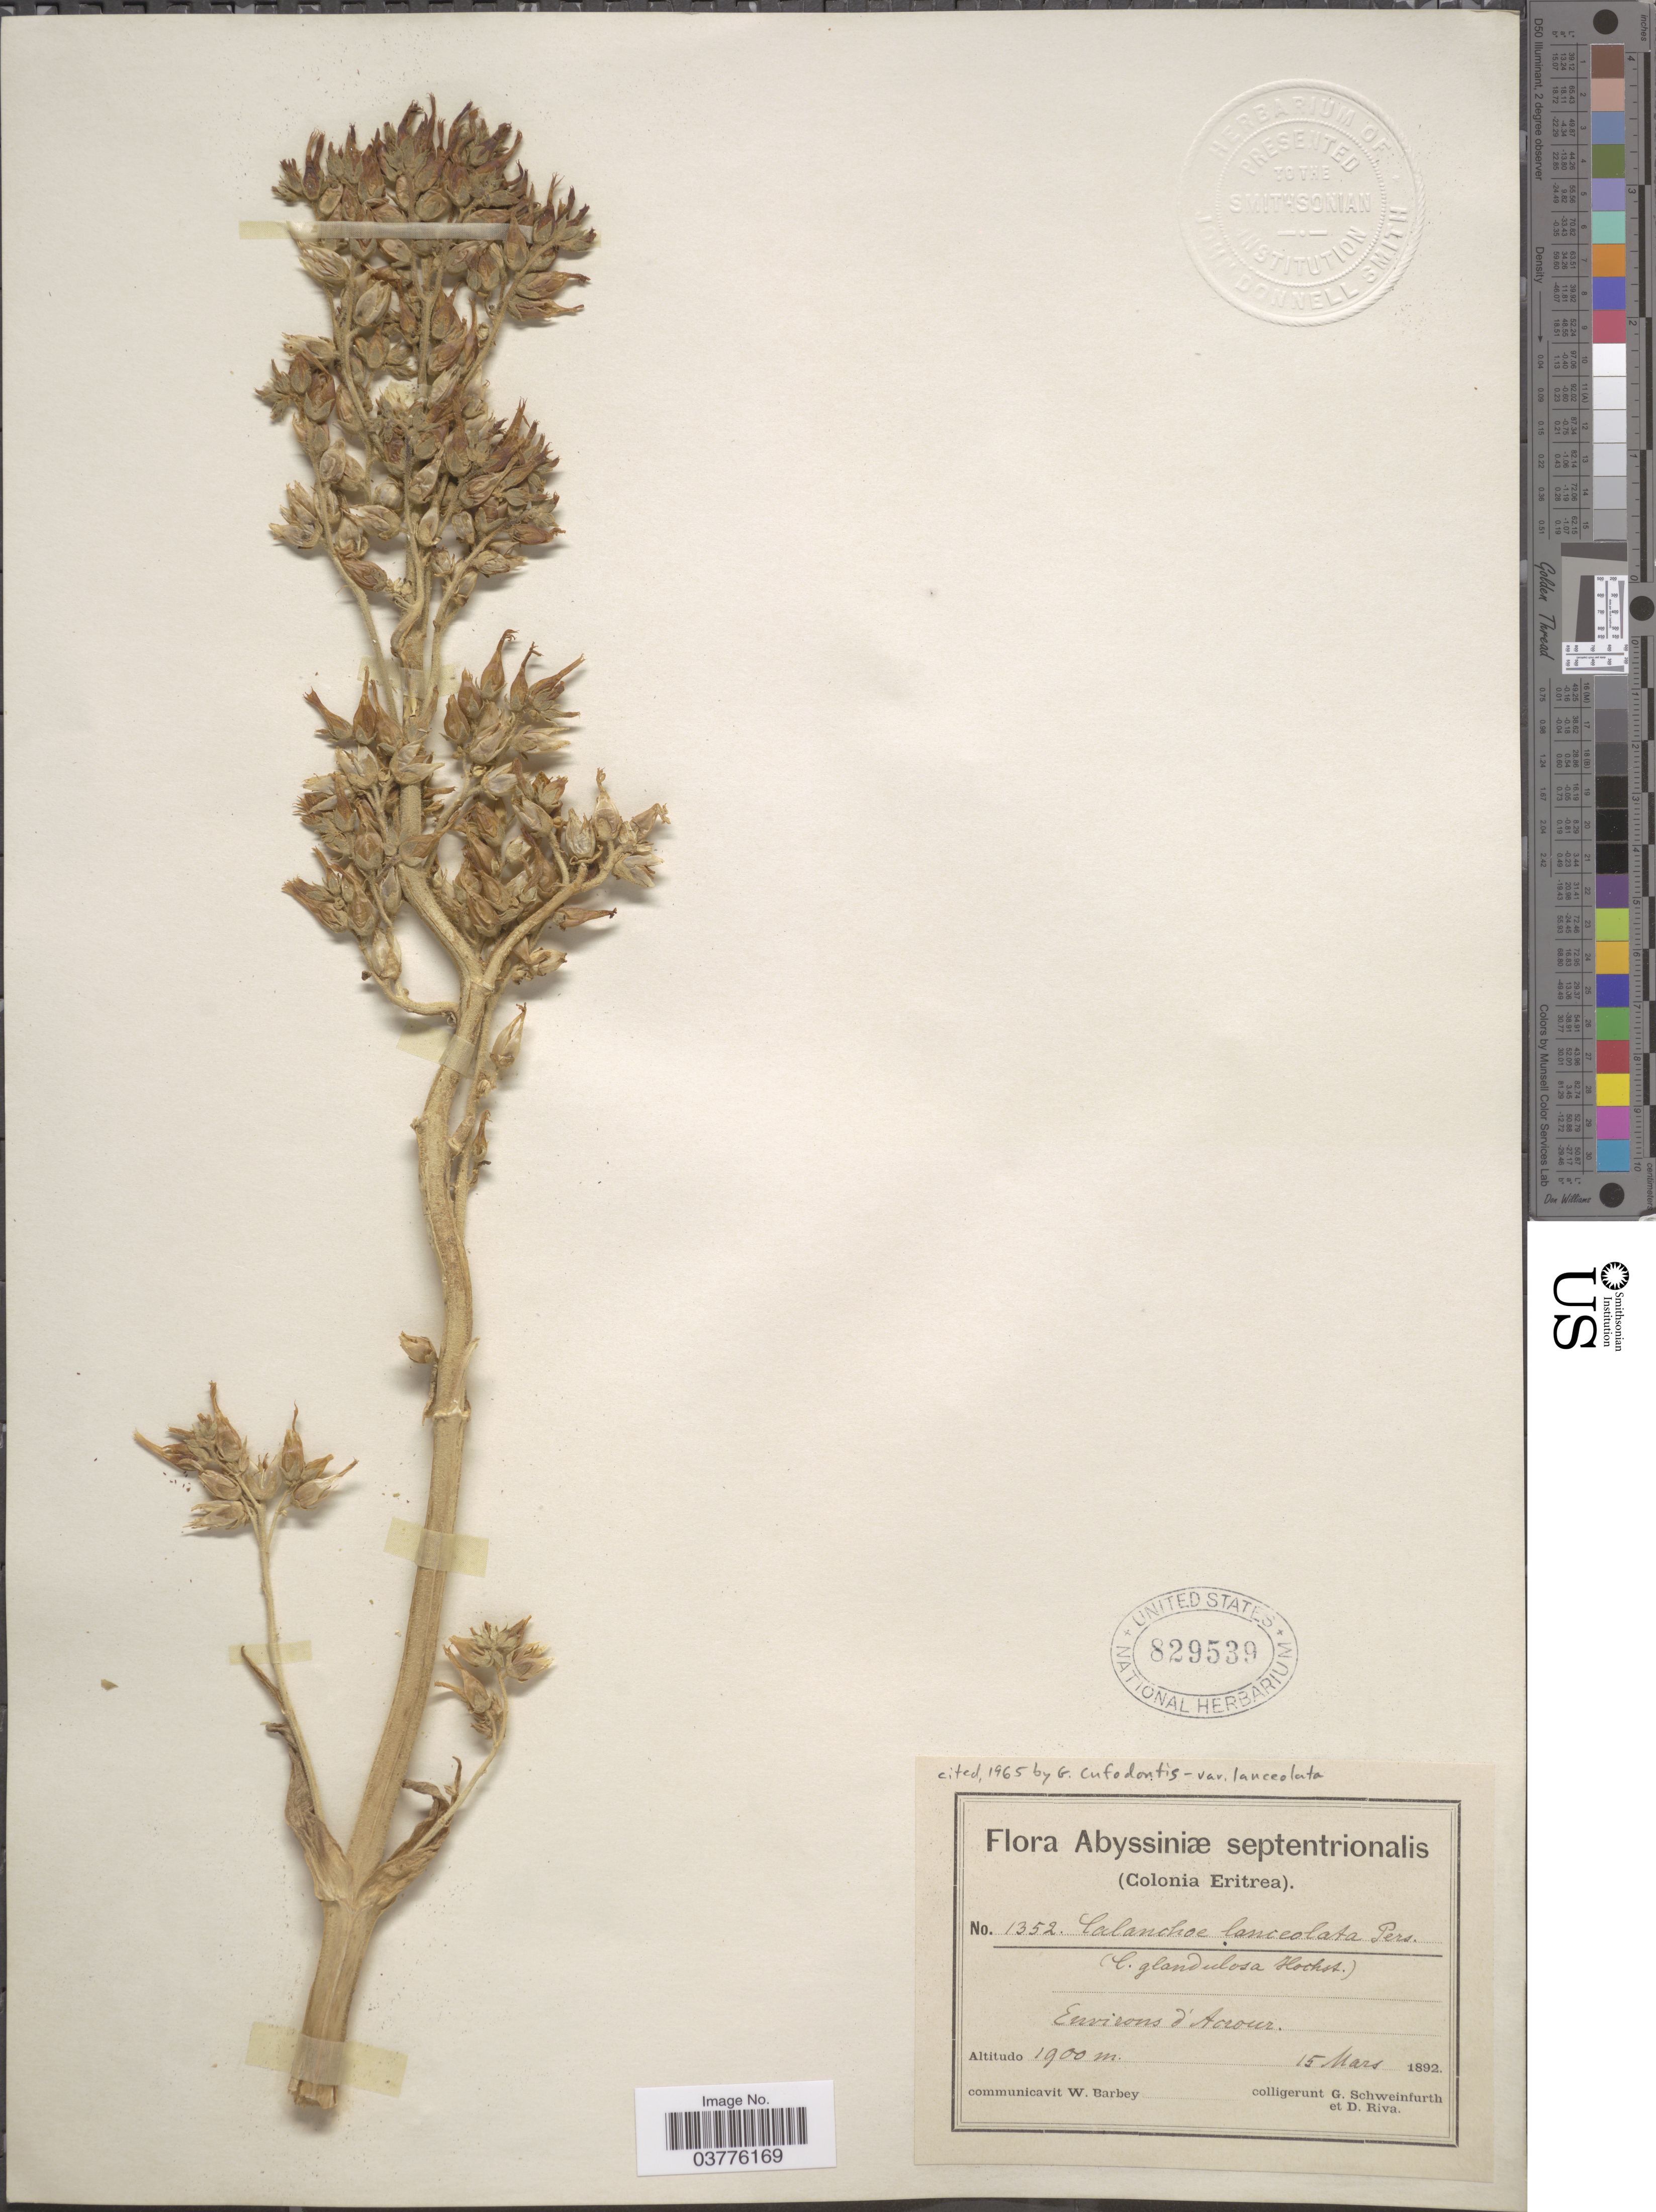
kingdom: Plantae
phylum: Tracheophyta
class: Magnoliopsida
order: Saxifragales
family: Crassulaceae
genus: Kalanchoe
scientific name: Kalanchoe lanceolata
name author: (Forssk.) Pers.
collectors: G. A. Schweinfurth (herbarium) & D. Riva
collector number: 1352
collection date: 1892-03-15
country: Eritrea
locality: Abyssiniæ septentrionalis (Colonia Eritrea). Environs d'Acrour.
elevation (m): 1900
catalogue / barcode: US 829539